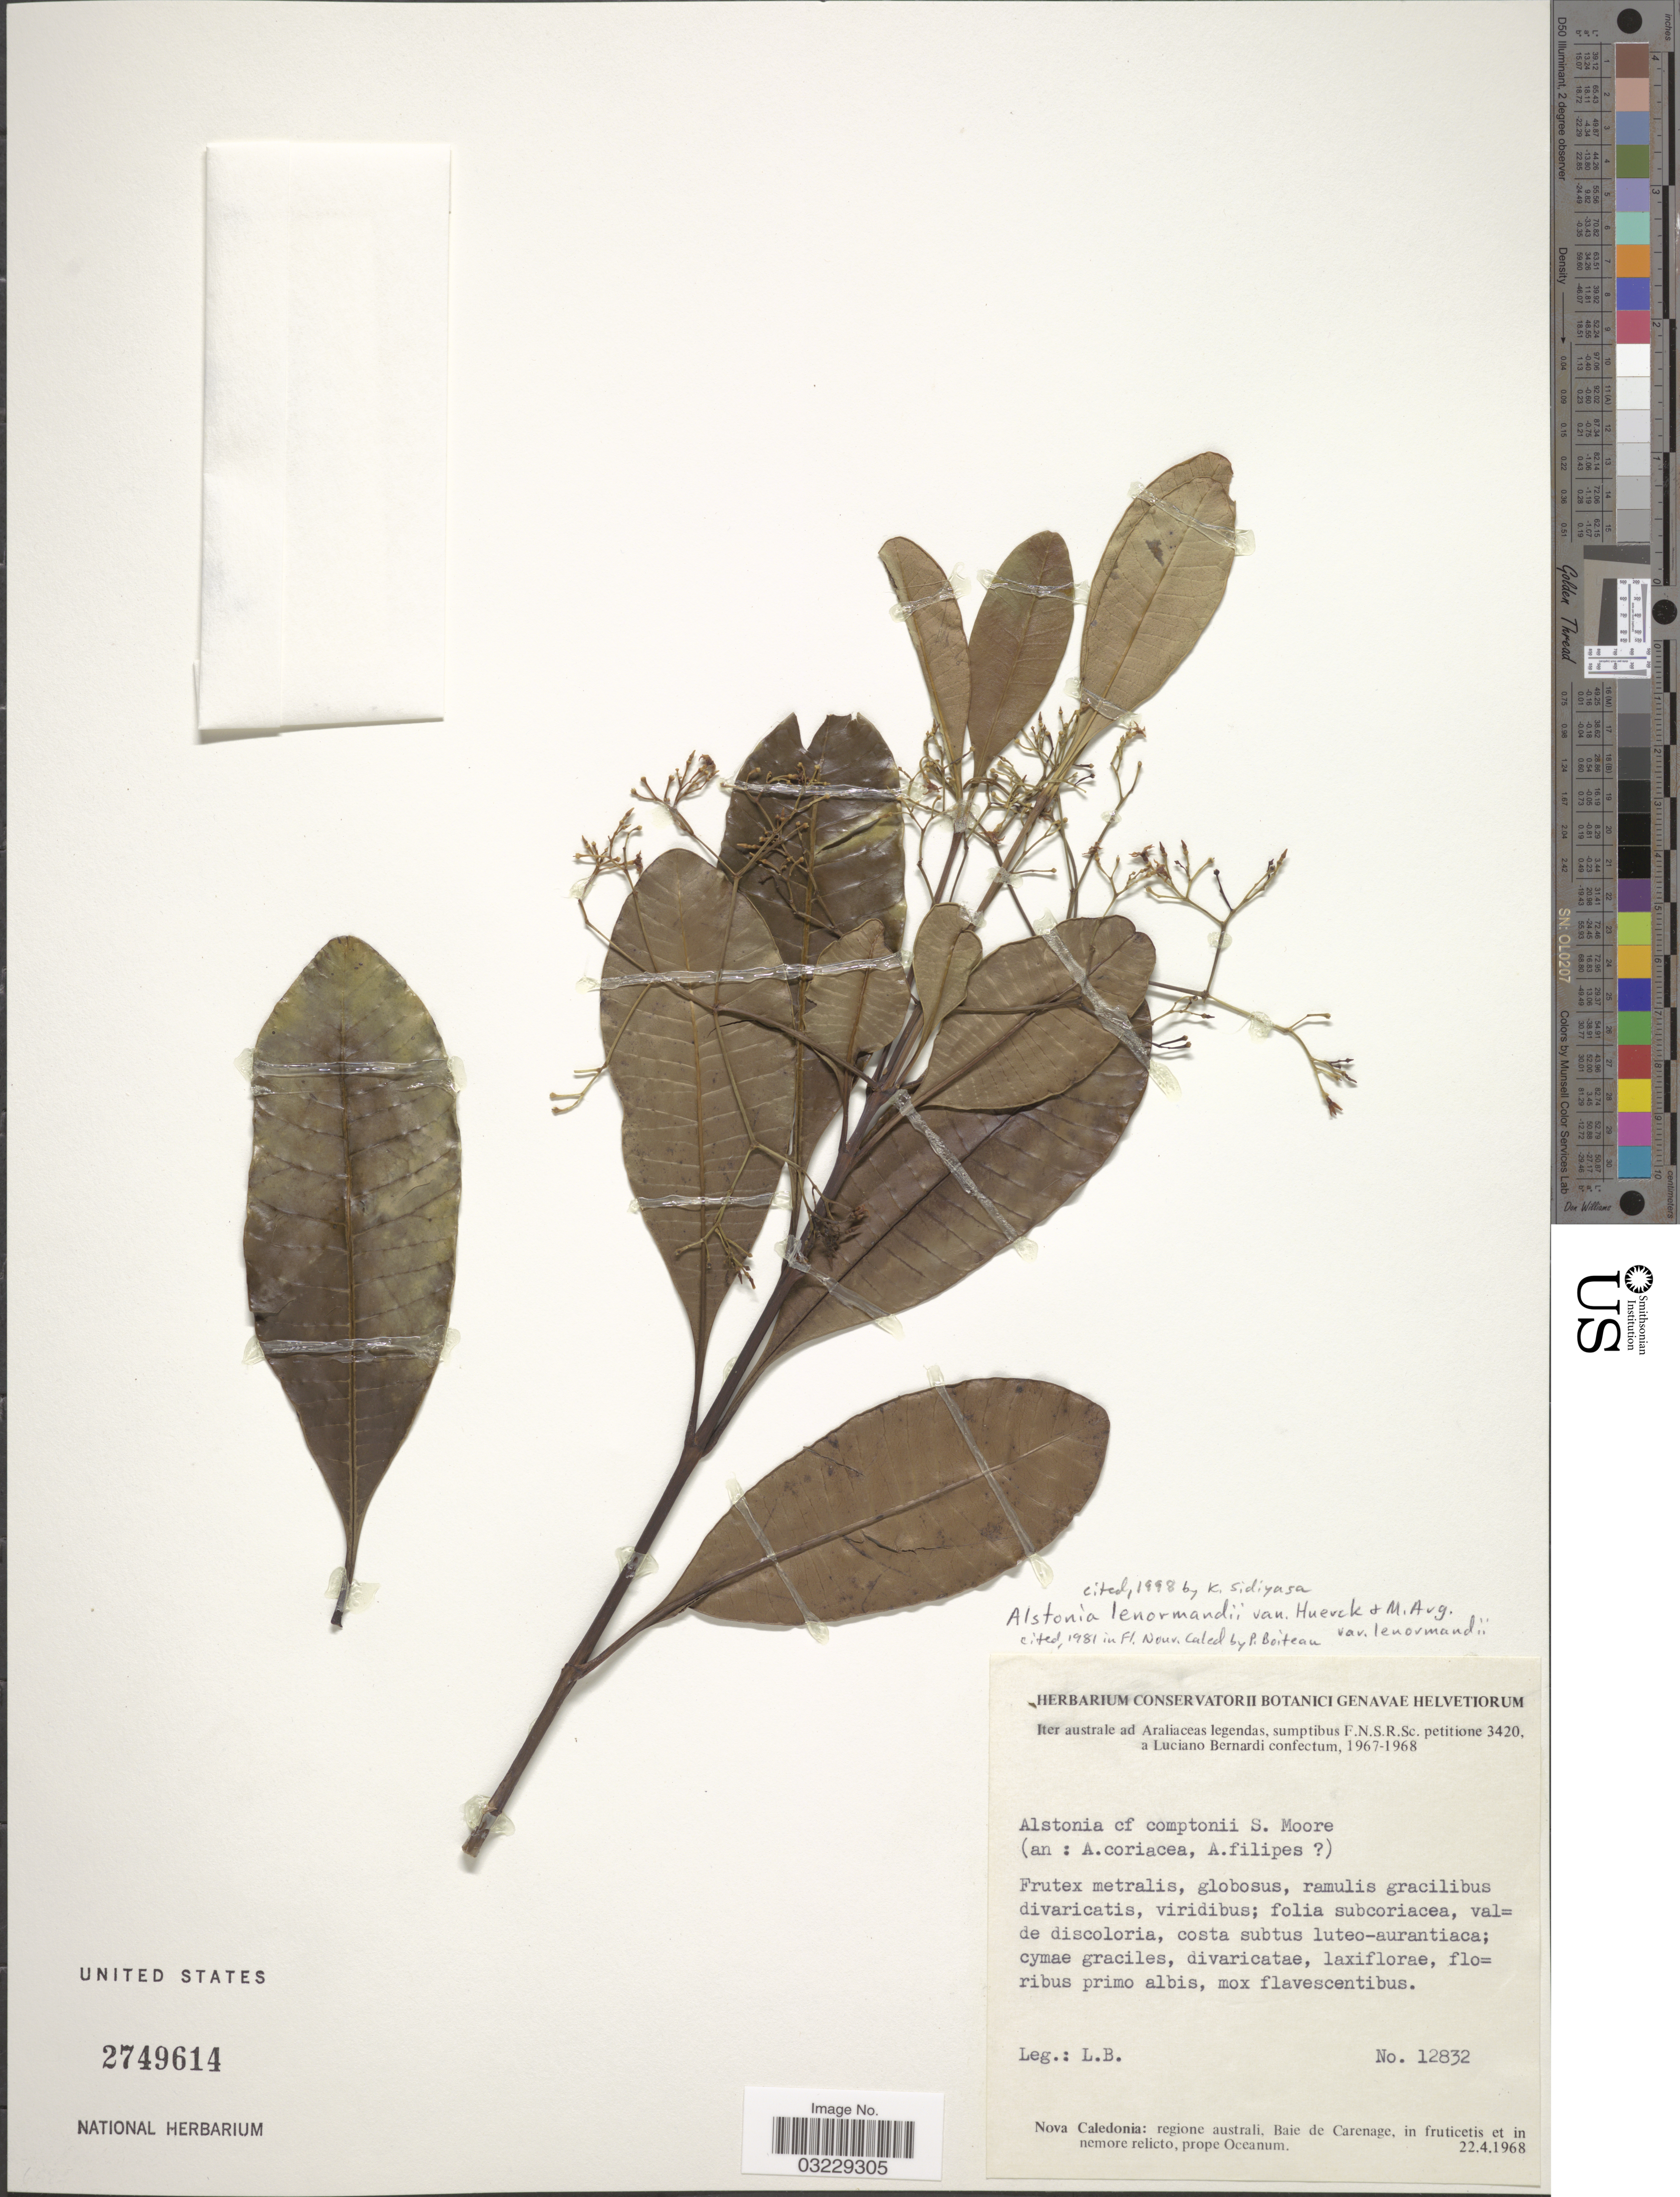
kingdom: Plantae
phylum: Tracheophyta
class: Magnoliopsida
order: Gentianales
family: Apocynaceae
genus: Alstonia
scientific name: Alstonia lenormandii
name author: Van Heurck & Müll. Arg.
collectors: L. Bernardi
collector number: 12832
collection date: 1968-04-22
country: New Caledonia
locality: Nova Caledonia: regione australi, Baie de Carenage, prope Oceanum.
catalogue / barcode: US 2749614